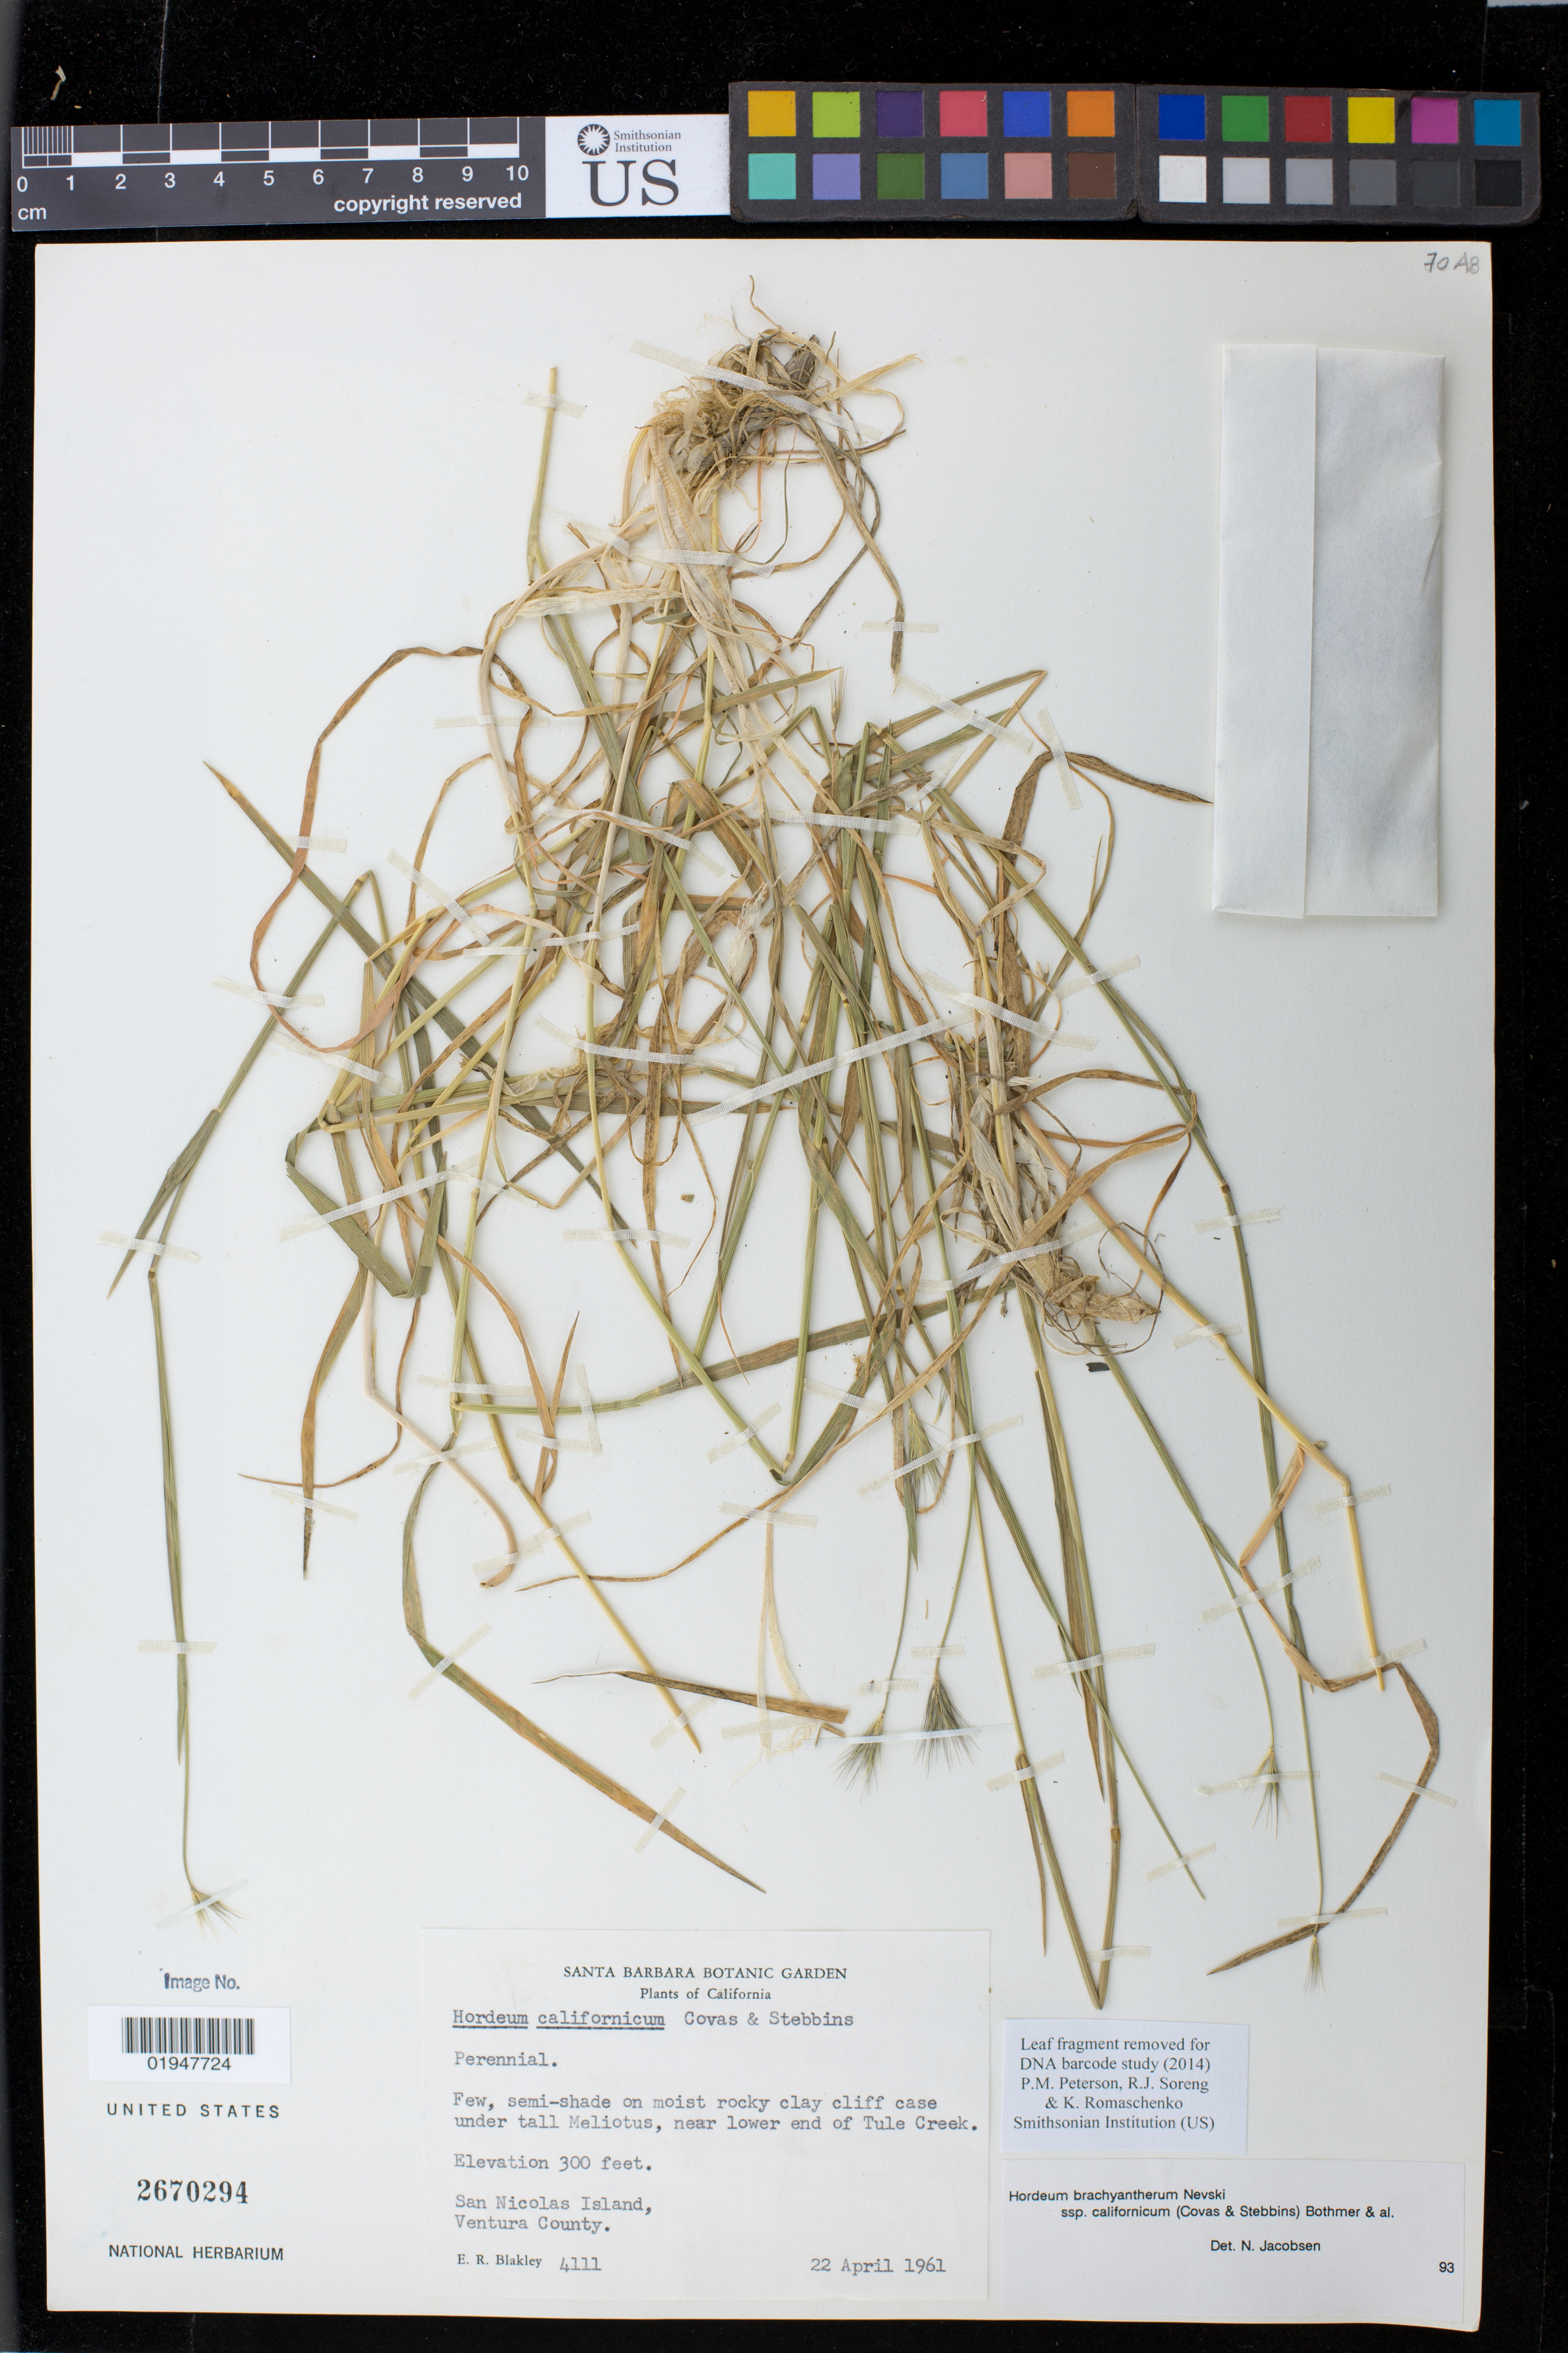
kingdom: Plantae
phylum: Tracheophyta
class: Liliopsida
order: Poales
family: Poaceae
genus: Hordeum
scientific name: Hordeum californicum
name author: Covas & Stebbins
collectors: E. R. Blakley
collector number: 4111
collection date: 1961-04-22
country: United States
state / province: California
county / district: Ventura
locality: near lower end of Tule Creek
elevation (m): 91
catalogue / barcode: US 2670294